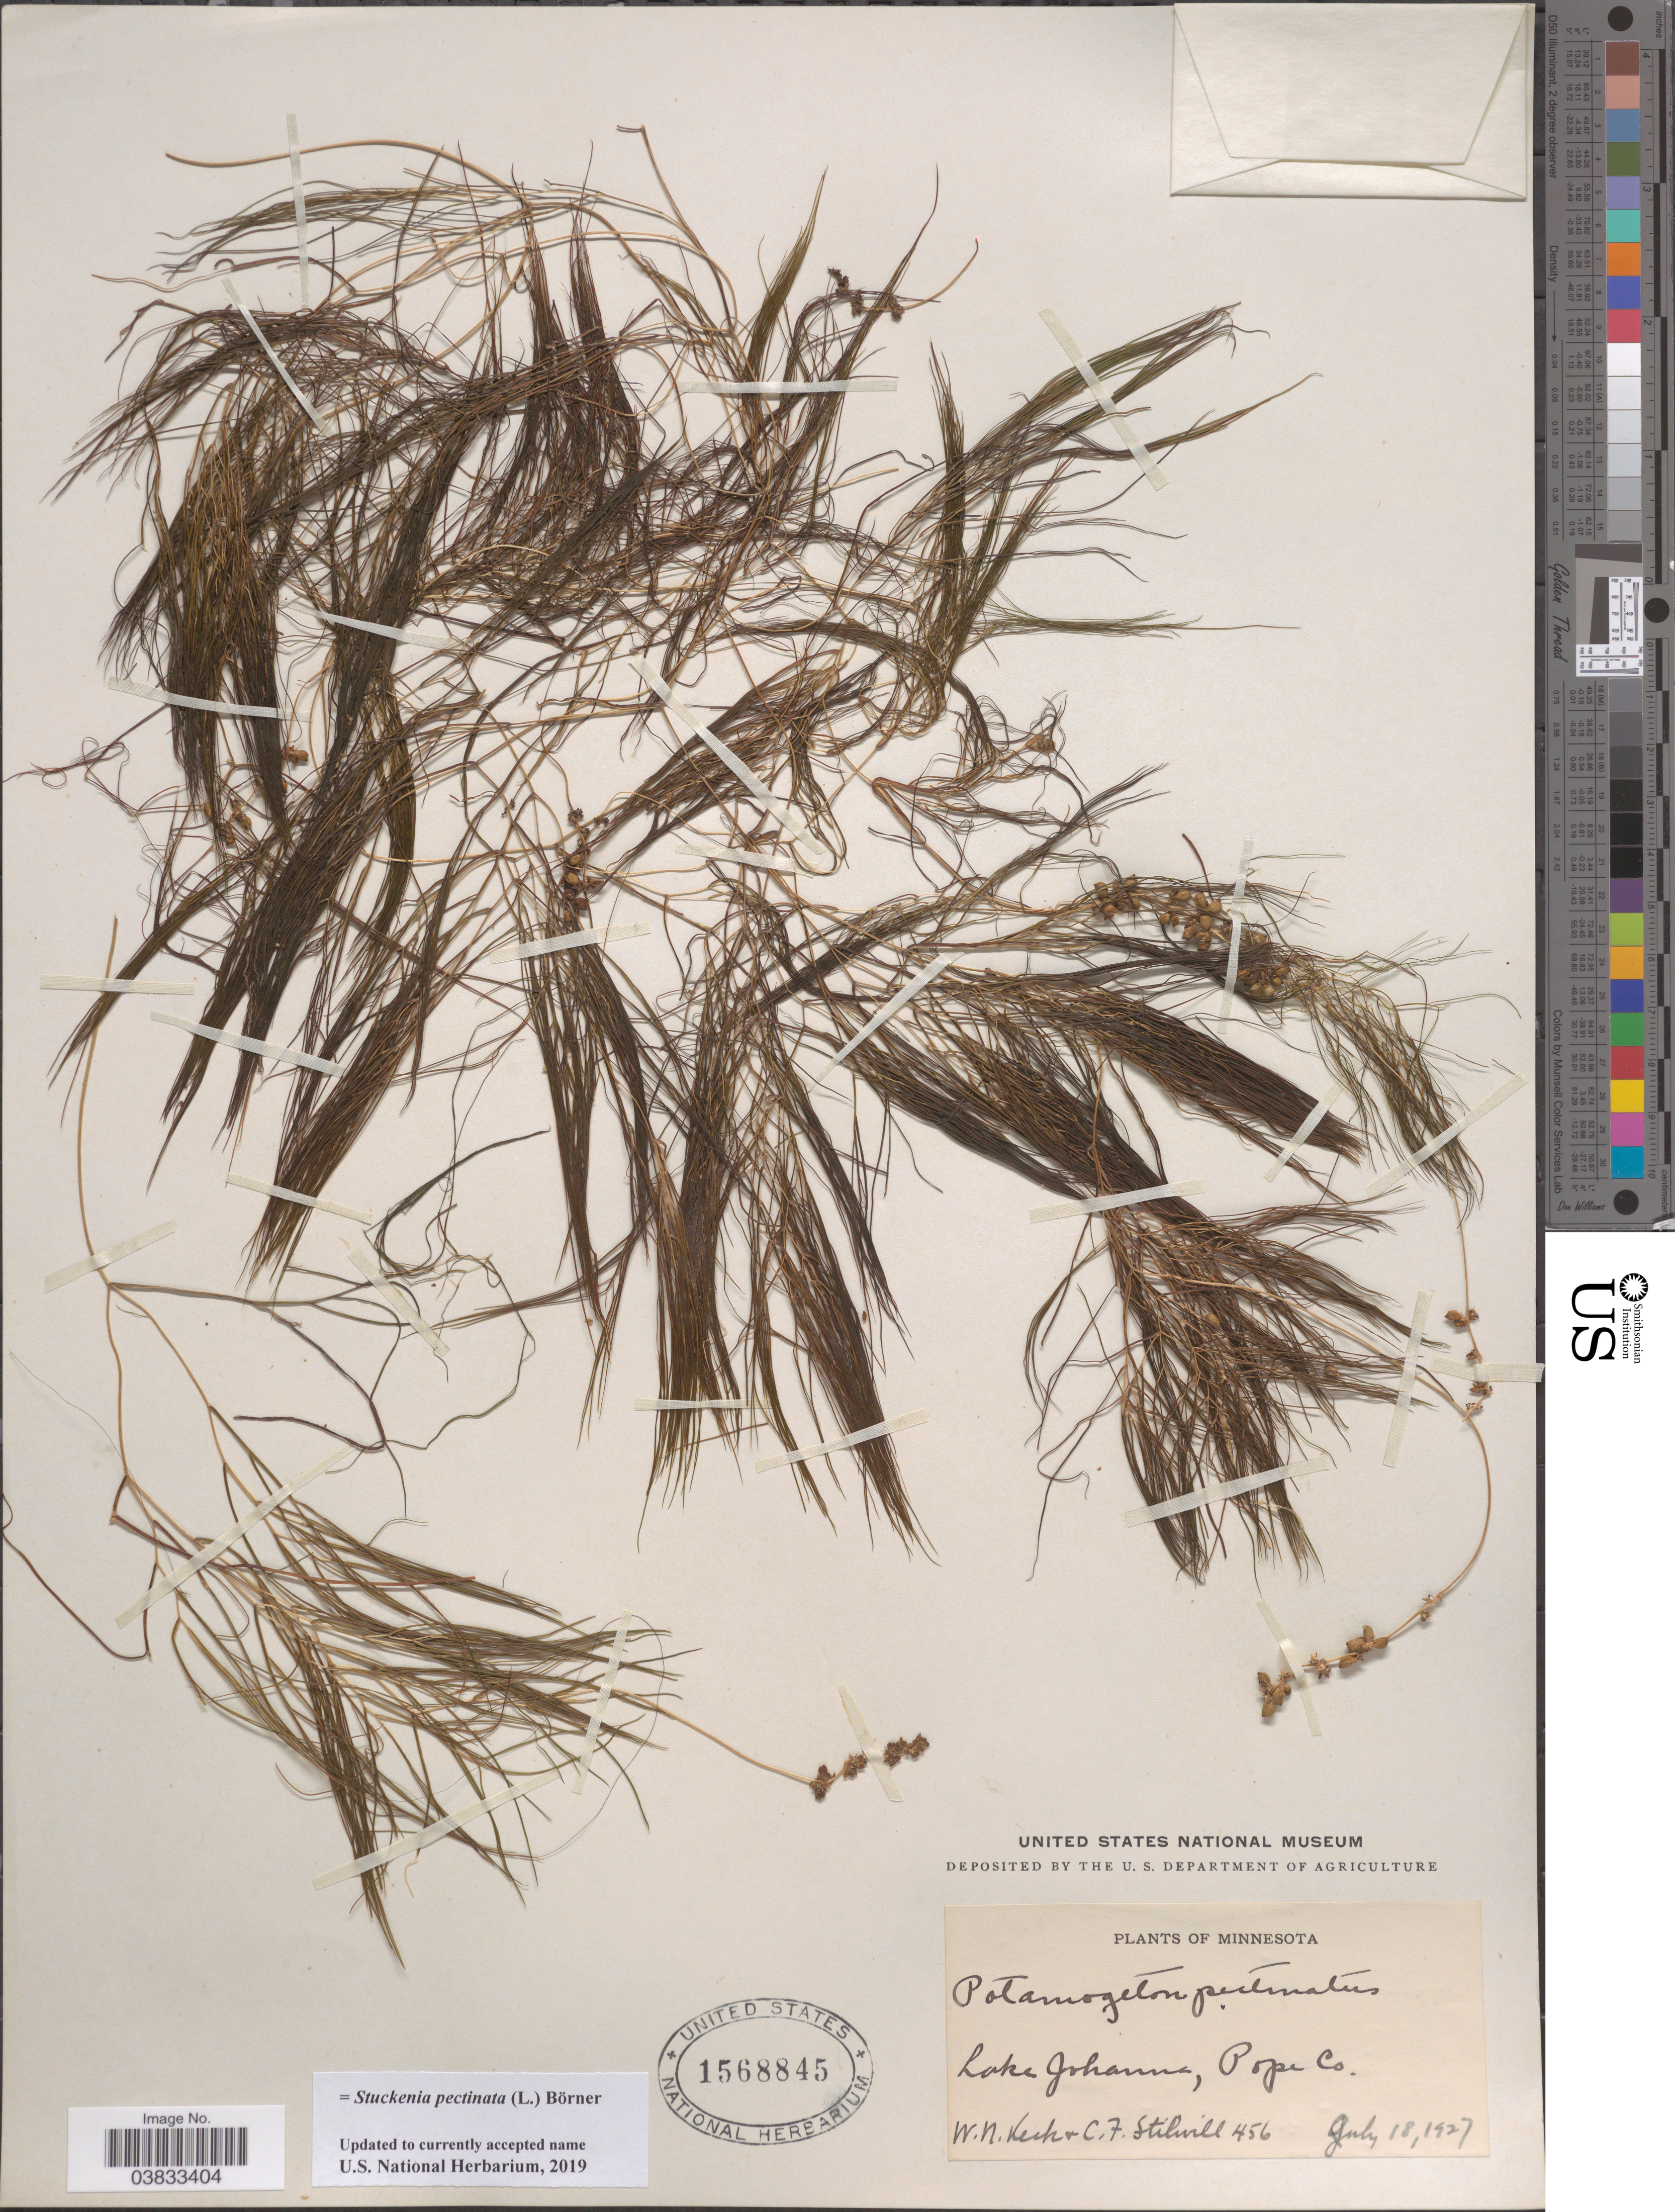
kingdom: Plantae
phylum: Tracheophyta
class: Liliopsida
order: Alismatales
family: Potamogetonaceae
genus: Stuckenia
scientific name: Stuckenia pectinata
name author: (L.) Börner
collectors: W. Keck & C. Stilwill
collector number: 456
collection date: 1927-07-18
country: United States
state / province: Minnesota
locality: Lake Johanna, Pope Co.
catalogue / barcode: US 1568845